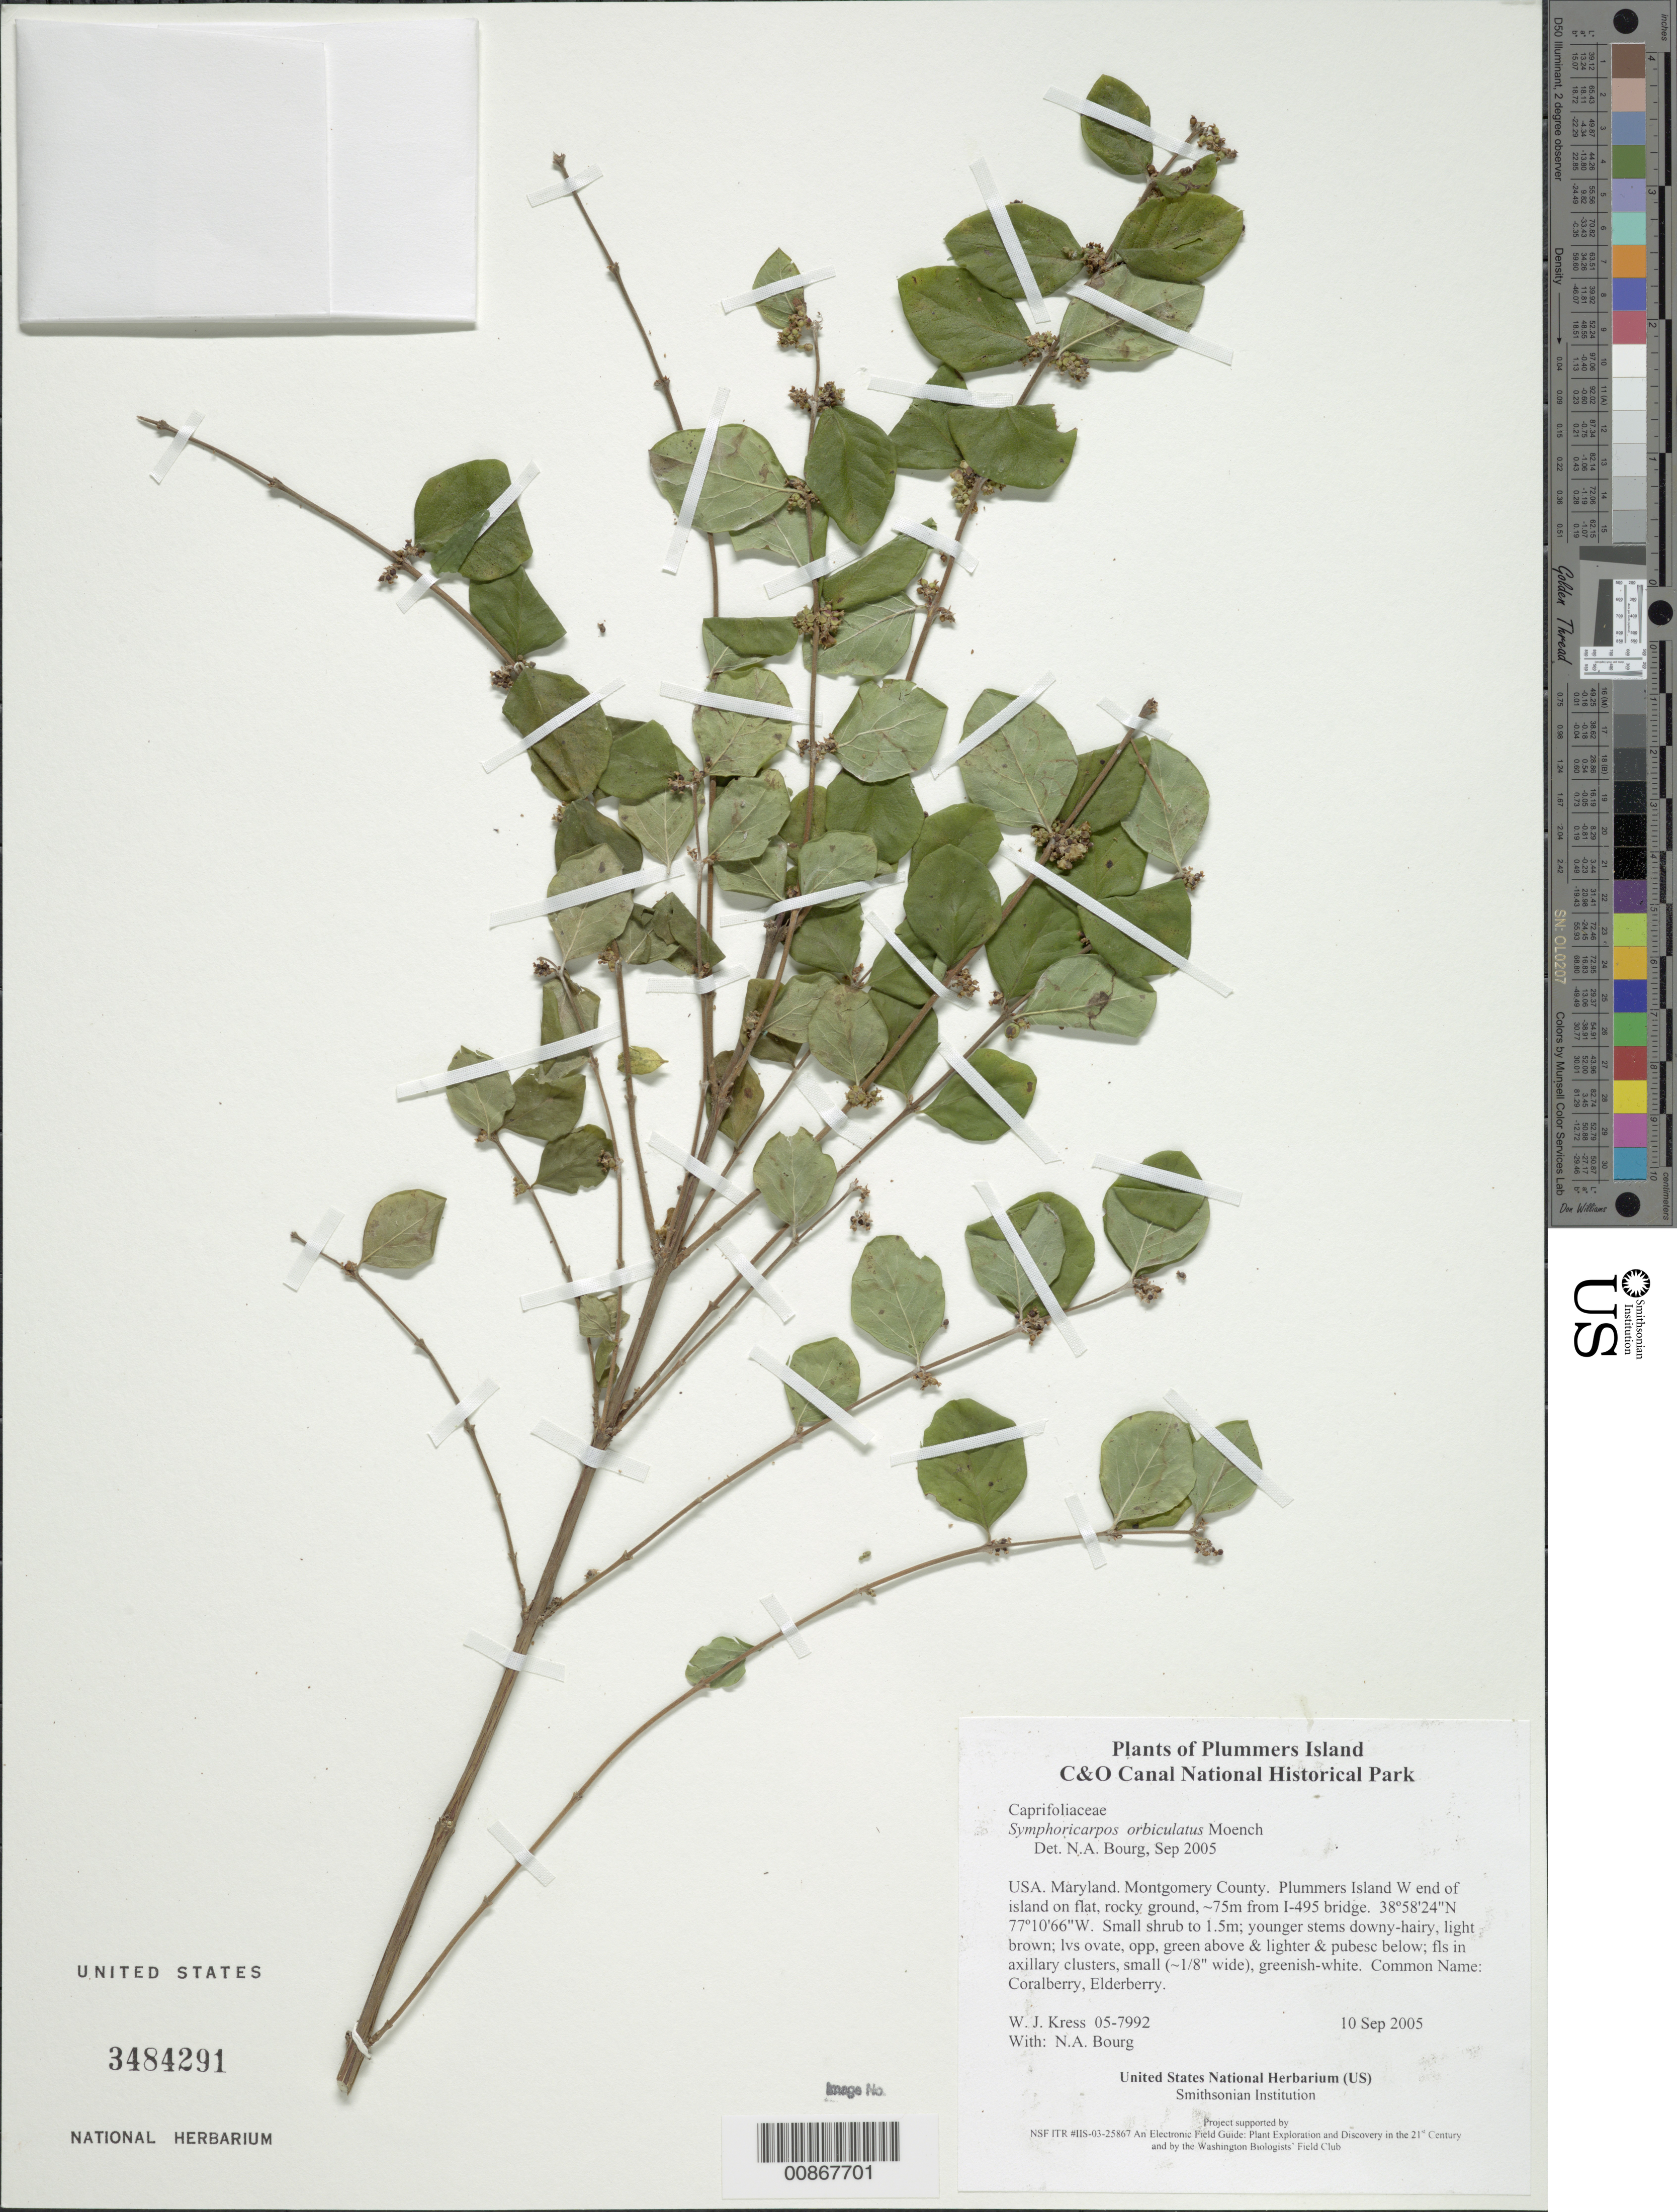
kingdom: Plantae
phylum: Tracheophyta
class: Magnoliopsida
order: Dipsacales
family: Caprifoliaceae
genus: Symphoricarpos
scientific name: Symphoricarpos orbiculatus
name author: Moench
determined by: Bourg, N. A.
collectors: W. J. Kress & N. A. Bourg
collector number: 05-7992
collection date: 2005-09-10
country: United States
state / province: Maryland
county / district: Montgomery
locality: Chesapeake and Ohio Canal National Historical Park, Plummers Island W end of island on flat, rocky ground, ~75m from I-495 bridge.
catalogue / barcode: US 3484291